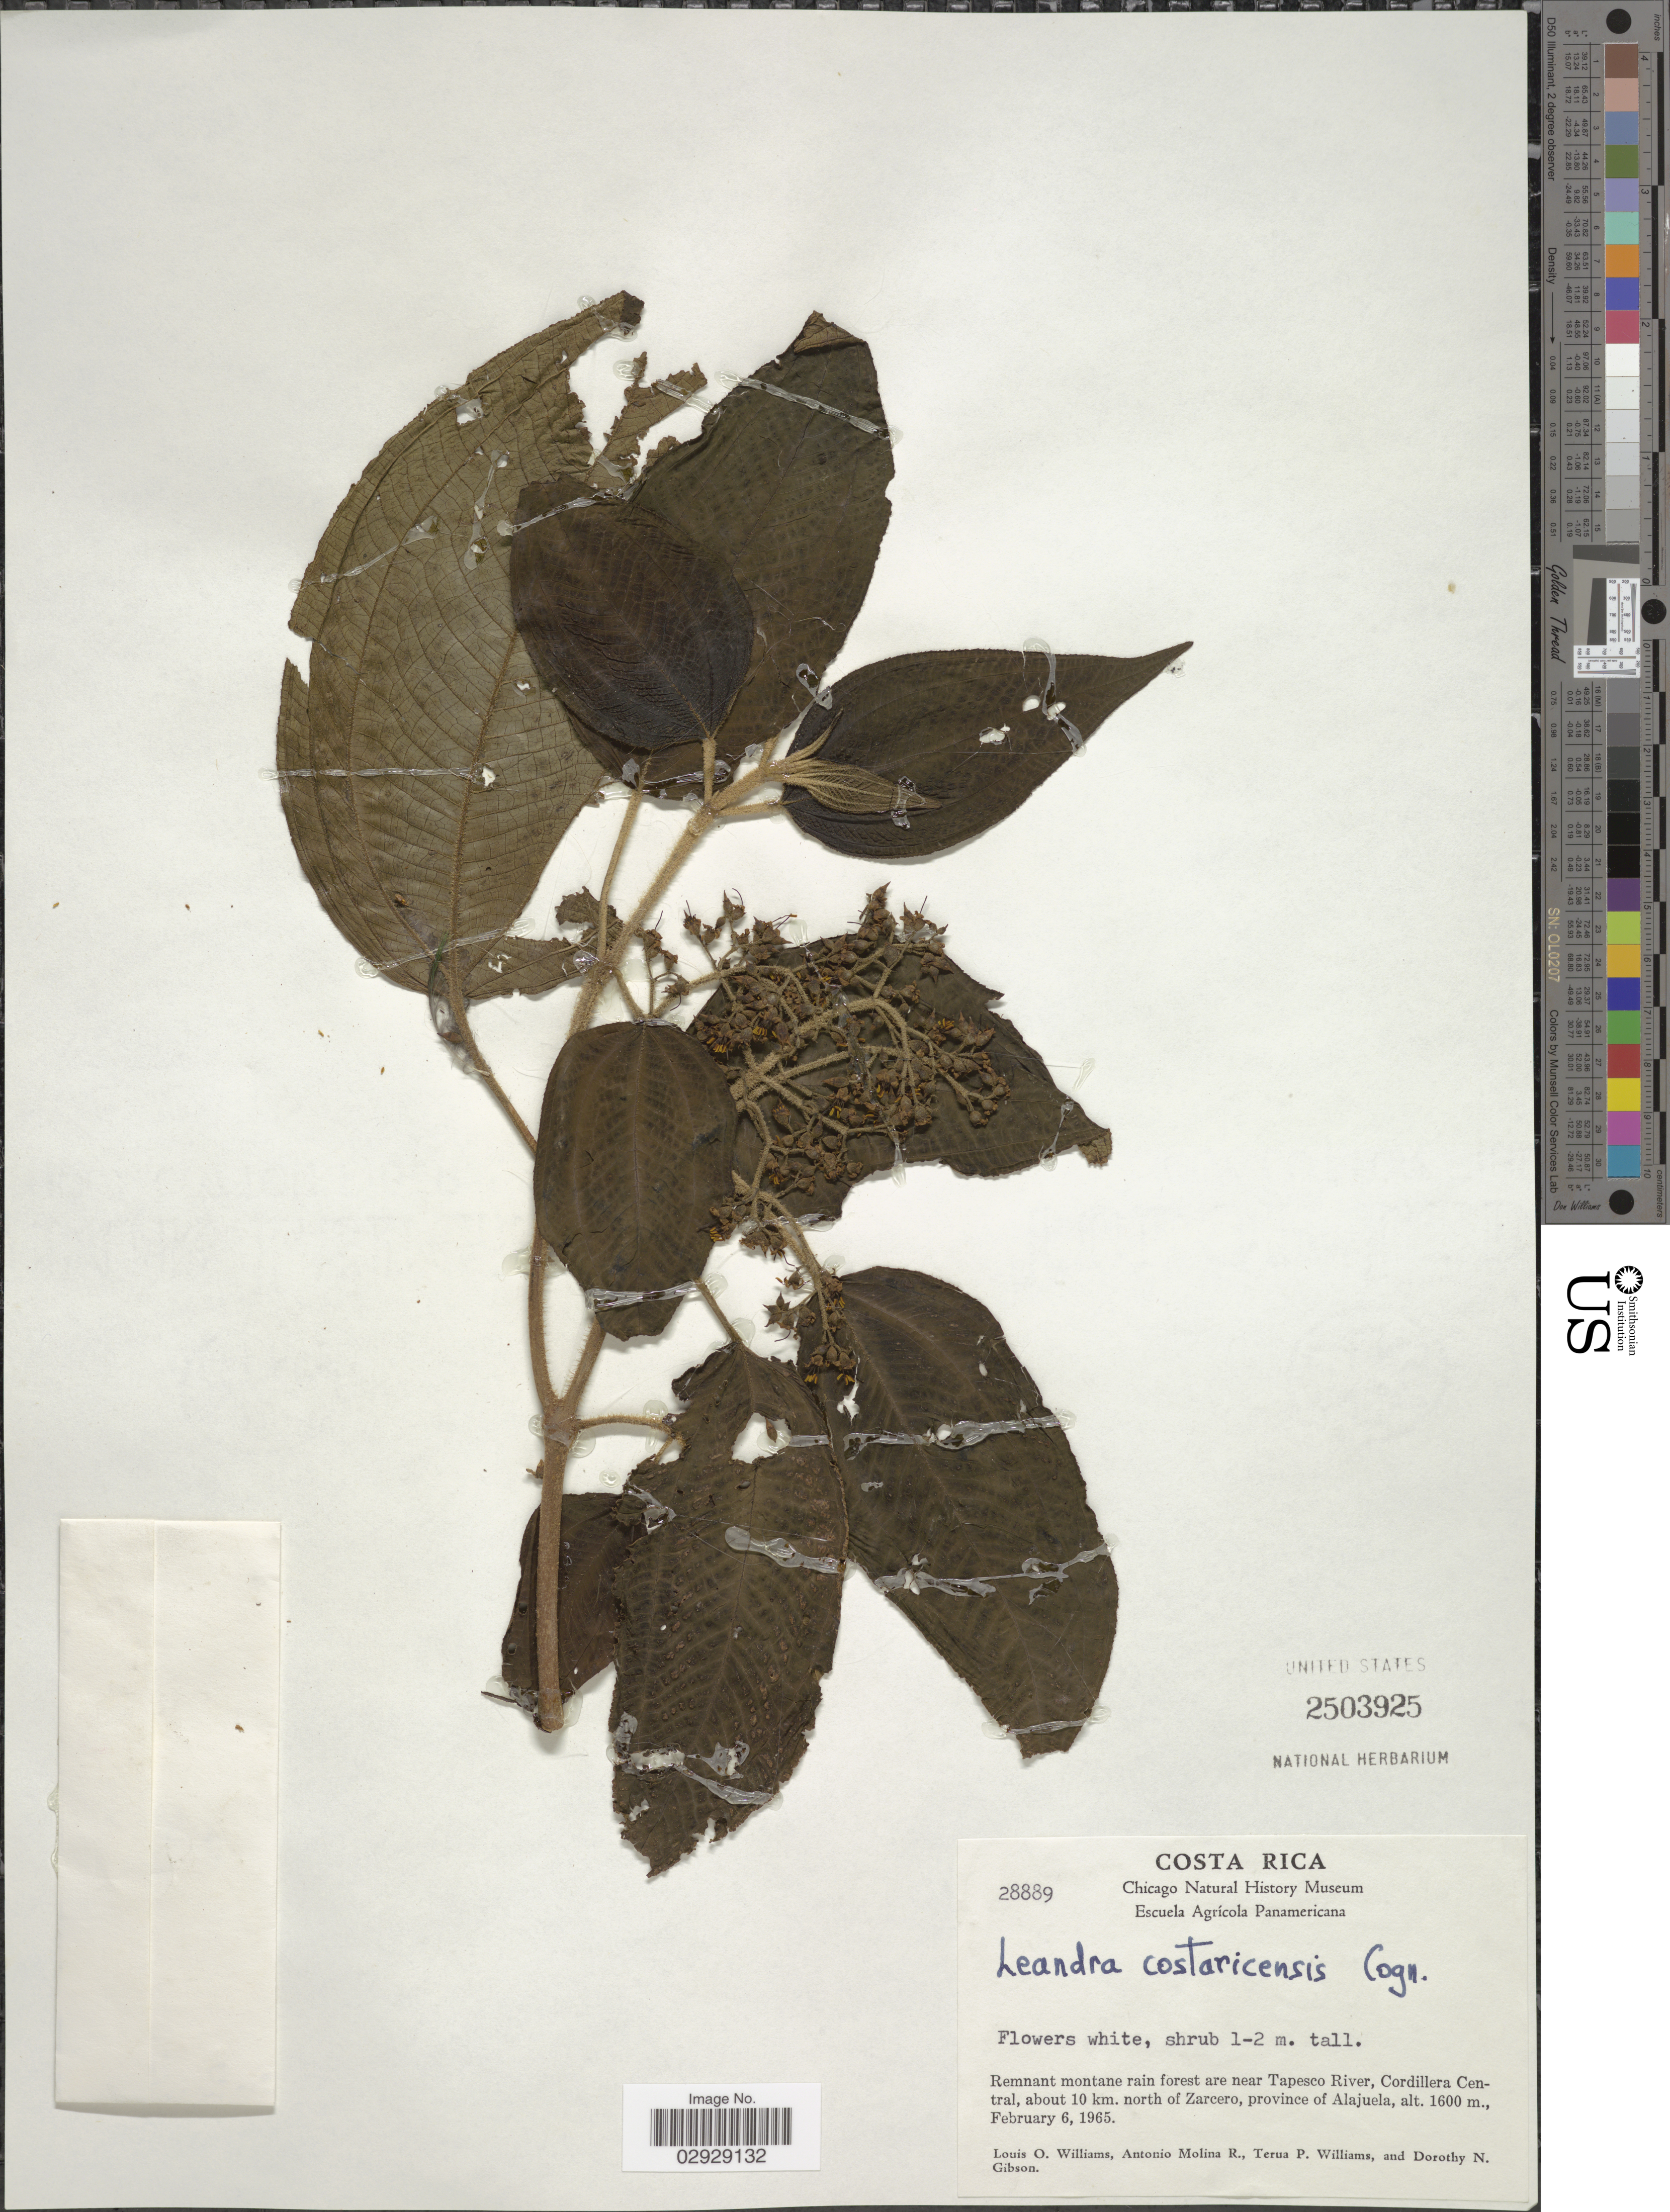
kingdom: Plantae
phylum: Tracheophyta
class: Magnoliopsida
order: Myrtales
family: Melastomataceae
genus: Leandra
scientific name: Leandra costaricensis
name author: Cogn.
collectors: L. O. Williams, A. Molina R., T. Williams & D. N. Gibson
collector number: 28889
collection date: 1965-02-06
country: Costa Rica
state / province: Alajuela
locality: Near Tapesco River, Cordillera Central, about 10 km. north of Zarcero.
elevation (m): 1600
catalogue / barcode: US 2503925